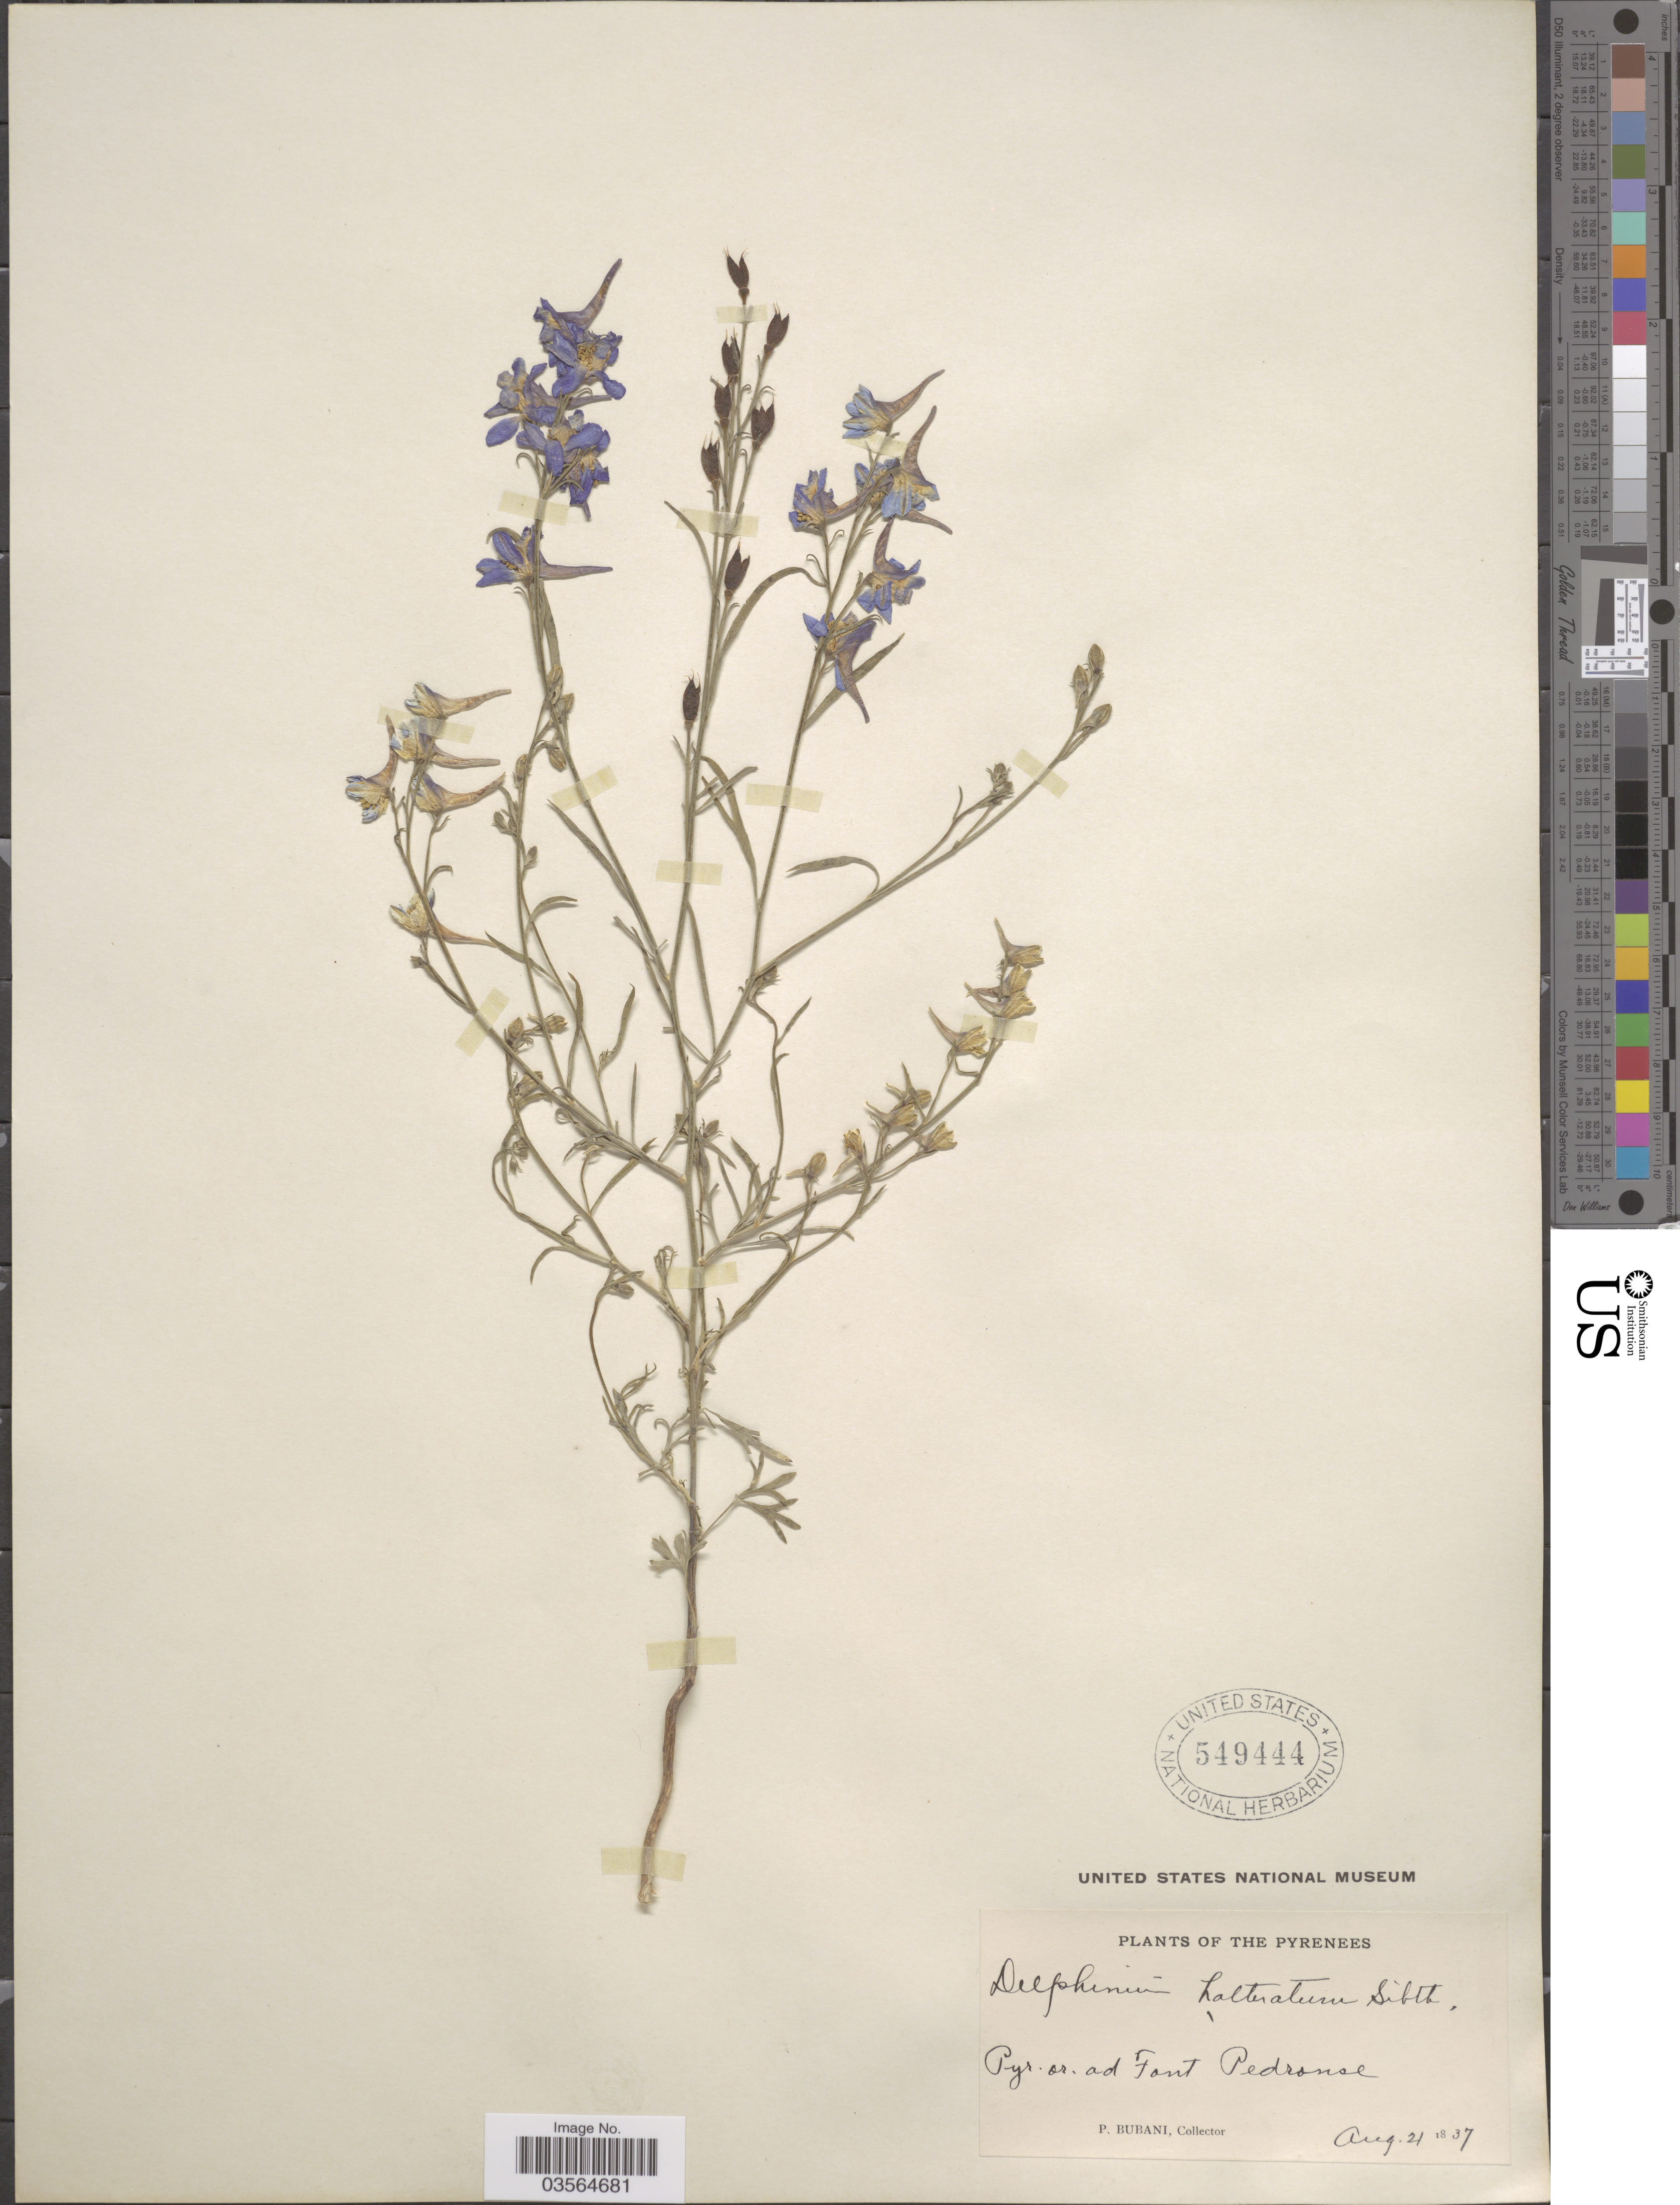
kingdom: Plantae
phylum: Tracheophyta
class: Magnoliopsida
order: Ranunculales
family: Ranunculaceae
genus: Delphinium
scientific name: Delphinium verdunense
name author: Balb.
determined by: Du Pasquier, P.-E.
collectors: P. Bubani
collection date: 1837-08-21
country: France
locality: The Pyrenees. Pyr. or. ad Font Pedrouse.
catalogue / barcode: US 549444